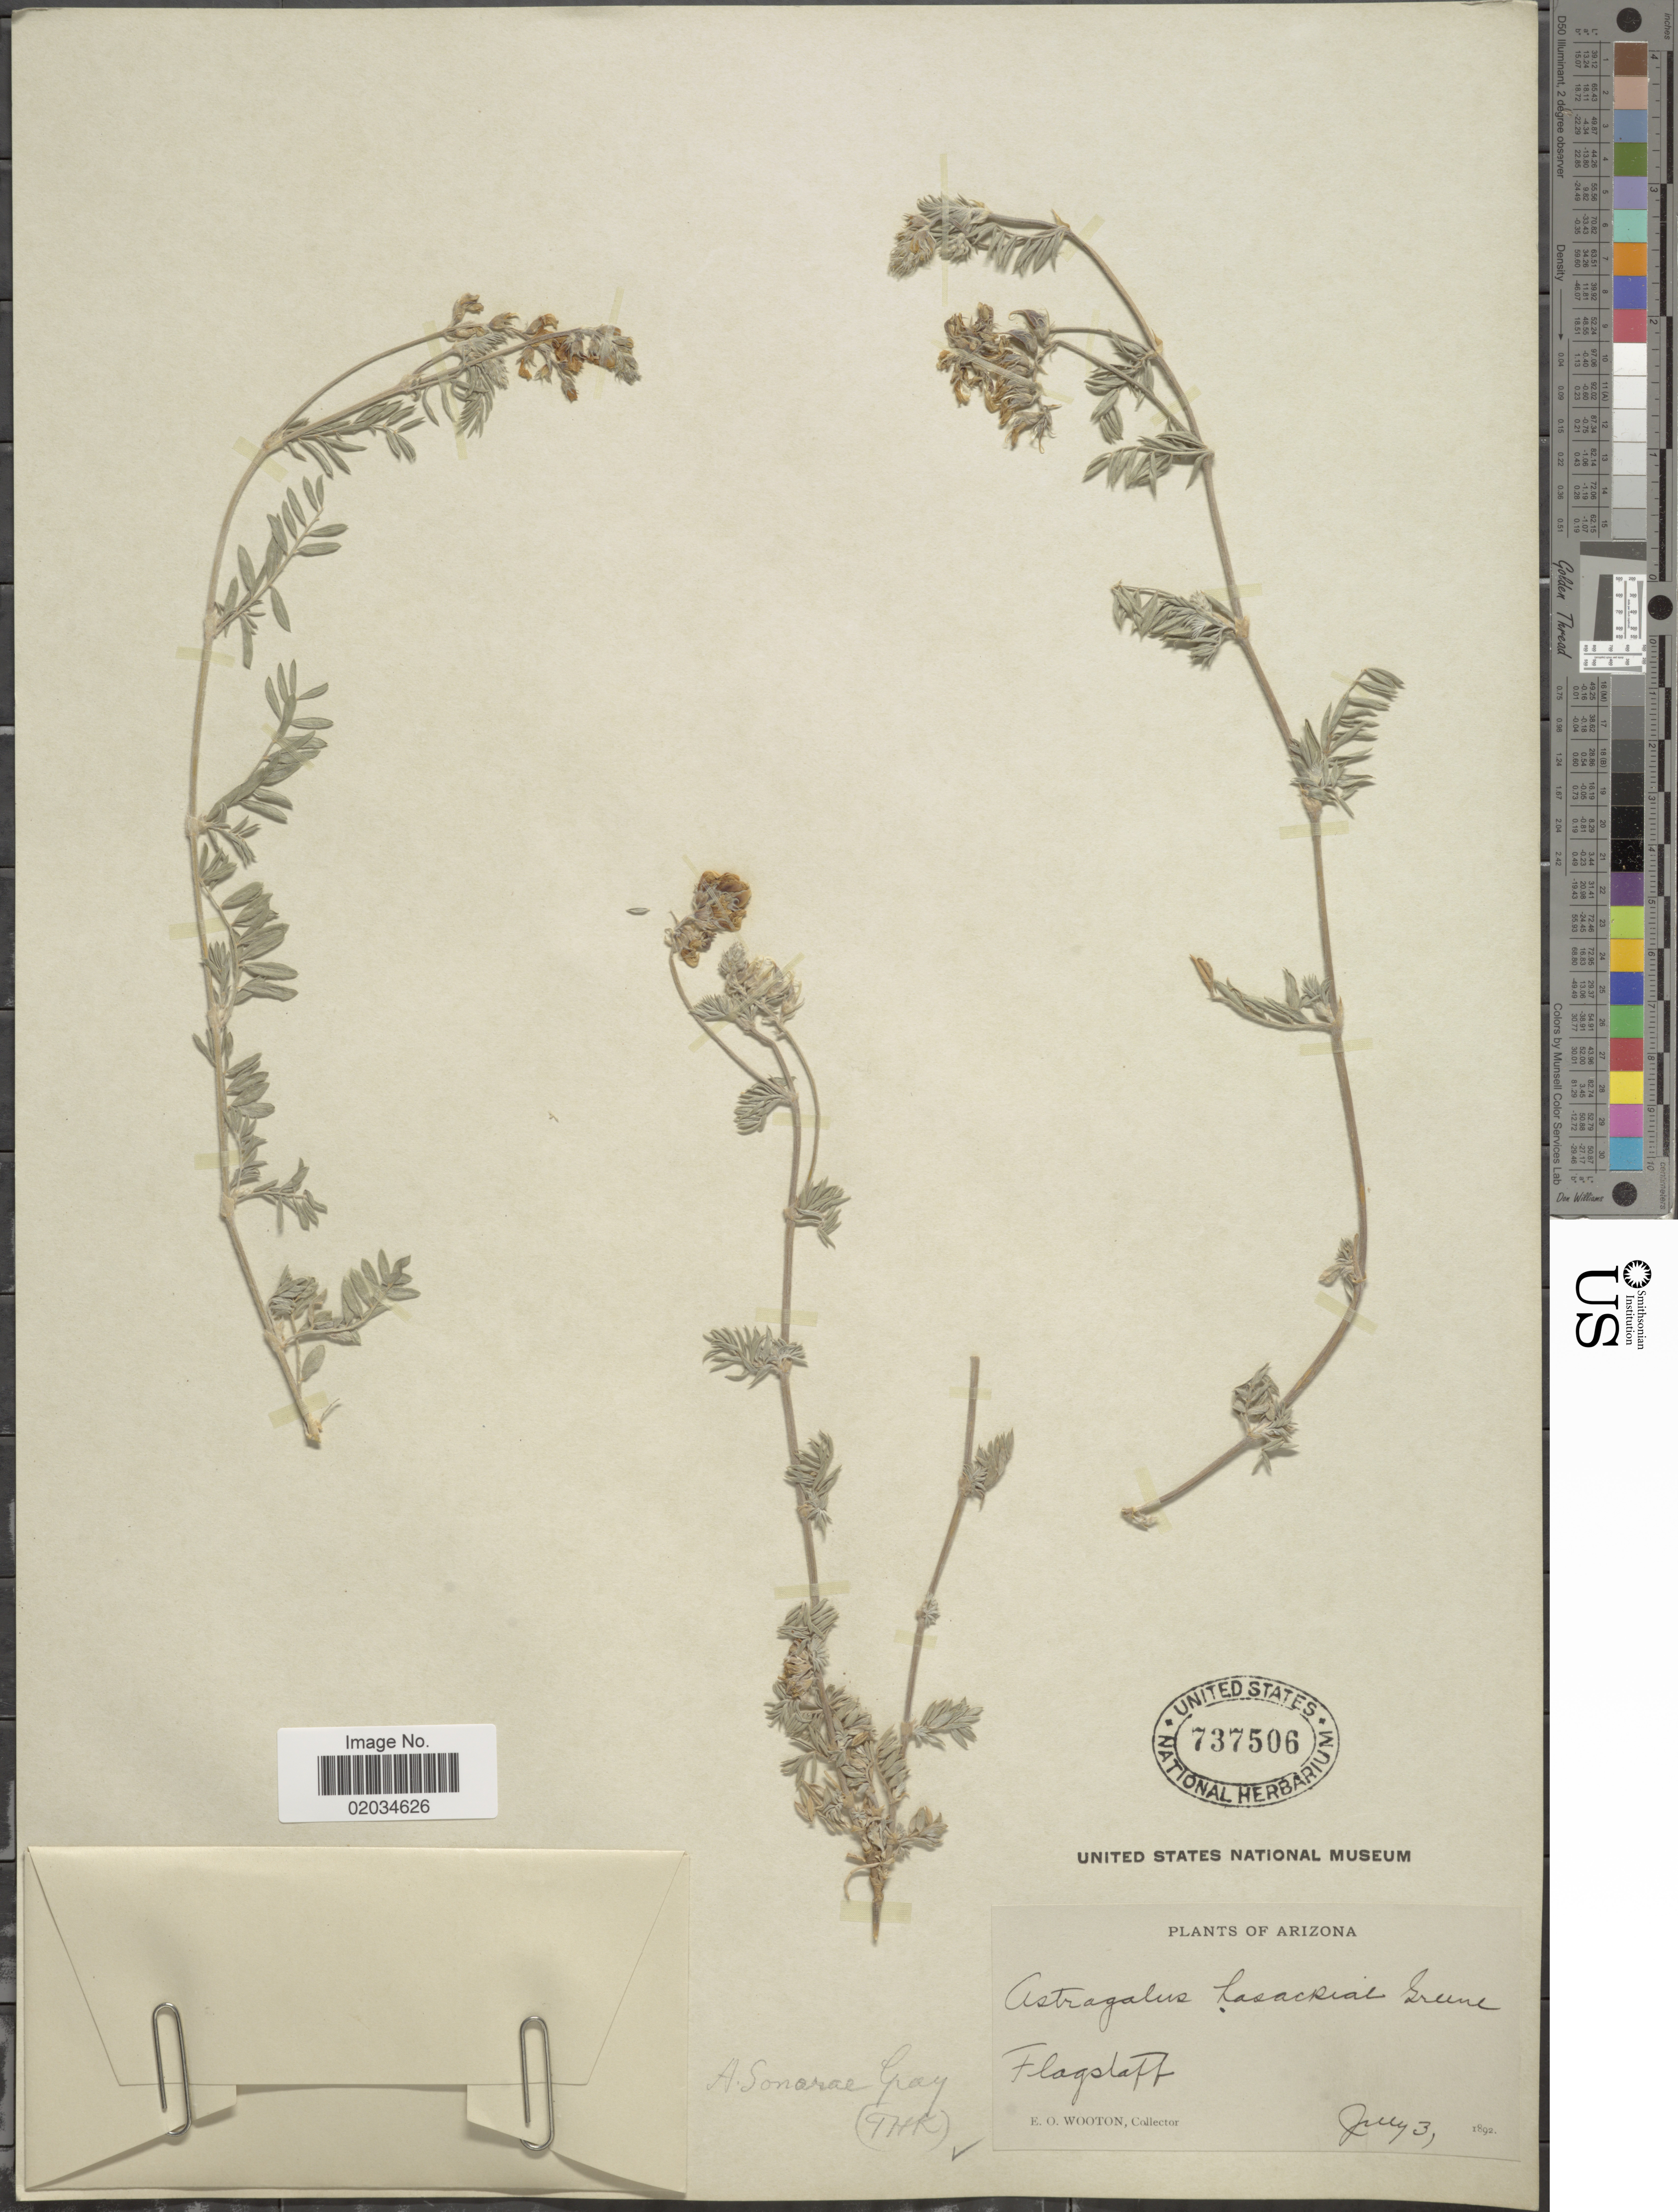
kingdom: Plantae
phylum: Tracheophyta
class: Magnoliopsida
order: Fabales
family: Fabaceae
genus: Astragalus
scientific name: Astragalus sonorae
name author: A. Gray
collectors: E. O. Wooton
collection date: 1892-07-03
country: United States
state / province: Arizona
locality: Flagstaff.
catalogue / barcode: US 737506